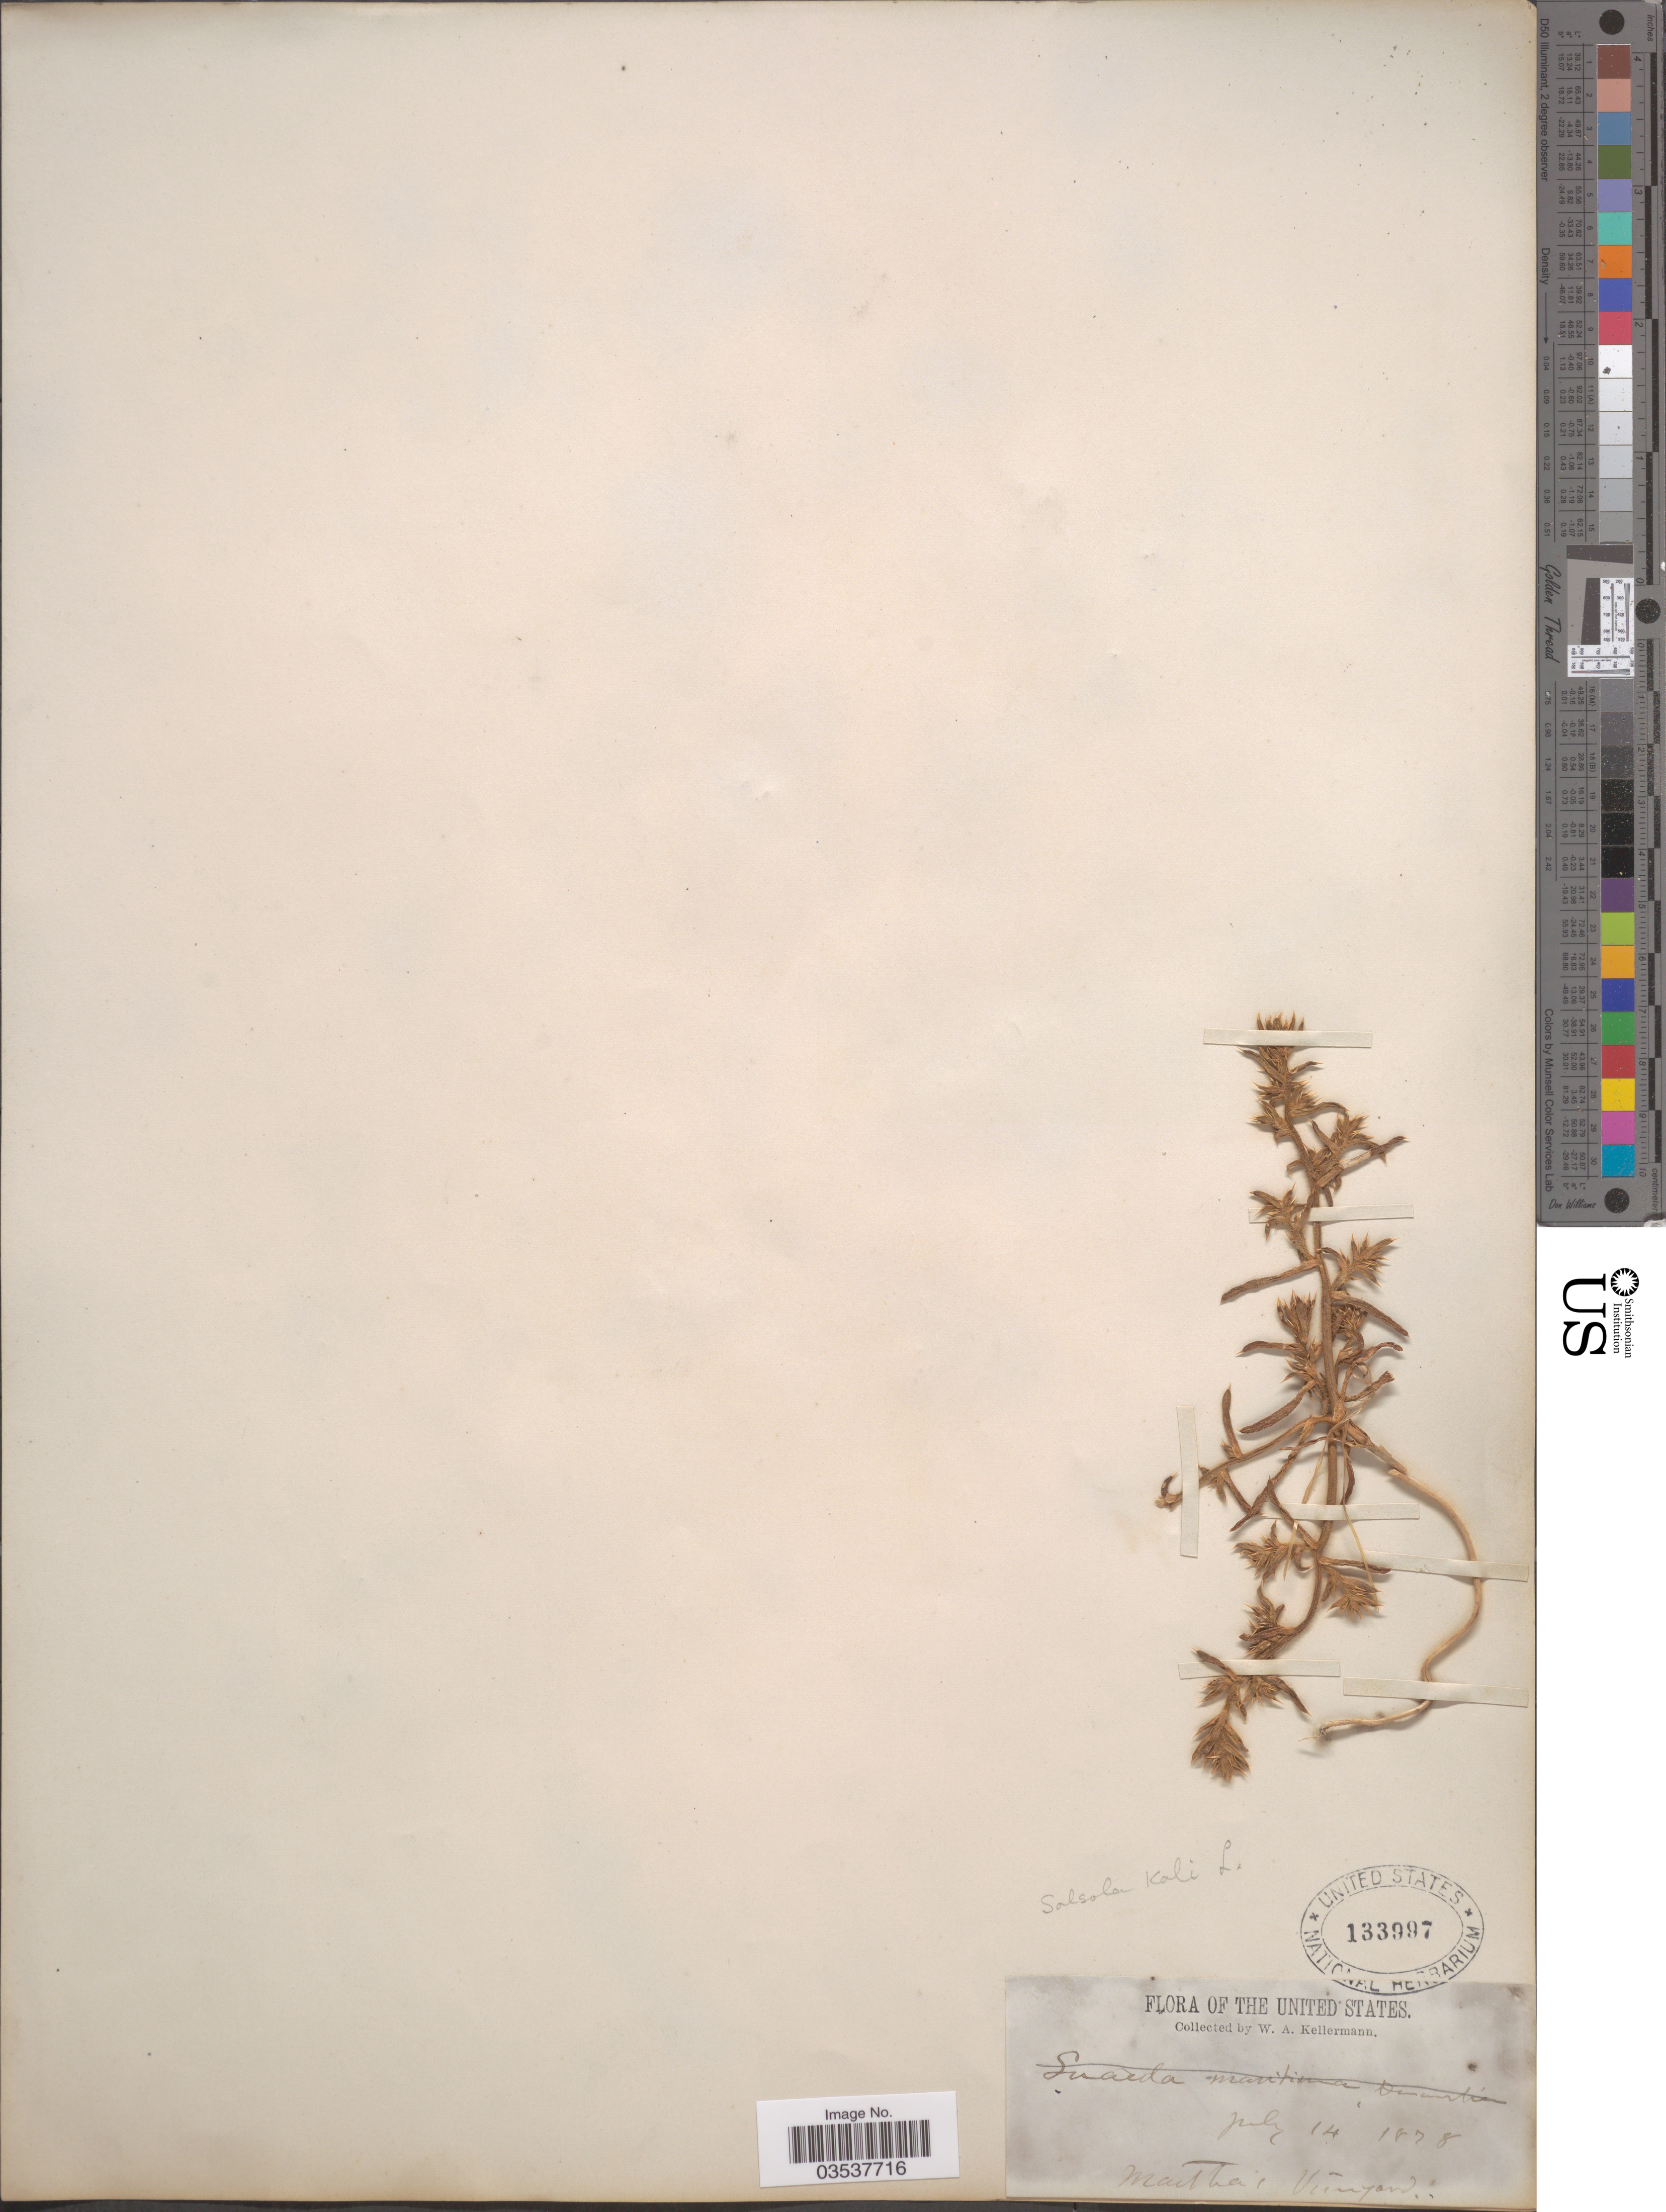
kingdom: Plantae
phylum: Tracheophyta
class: Magnoliopsida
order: Caryophyllales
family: Amaranthaceae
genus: Salsola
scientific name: Salsola kali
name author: L.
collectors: W. Kellerman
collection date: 1878-07-14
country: United States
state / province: Massachusetts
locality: Martha's Vineyard.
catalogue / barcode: US 133997